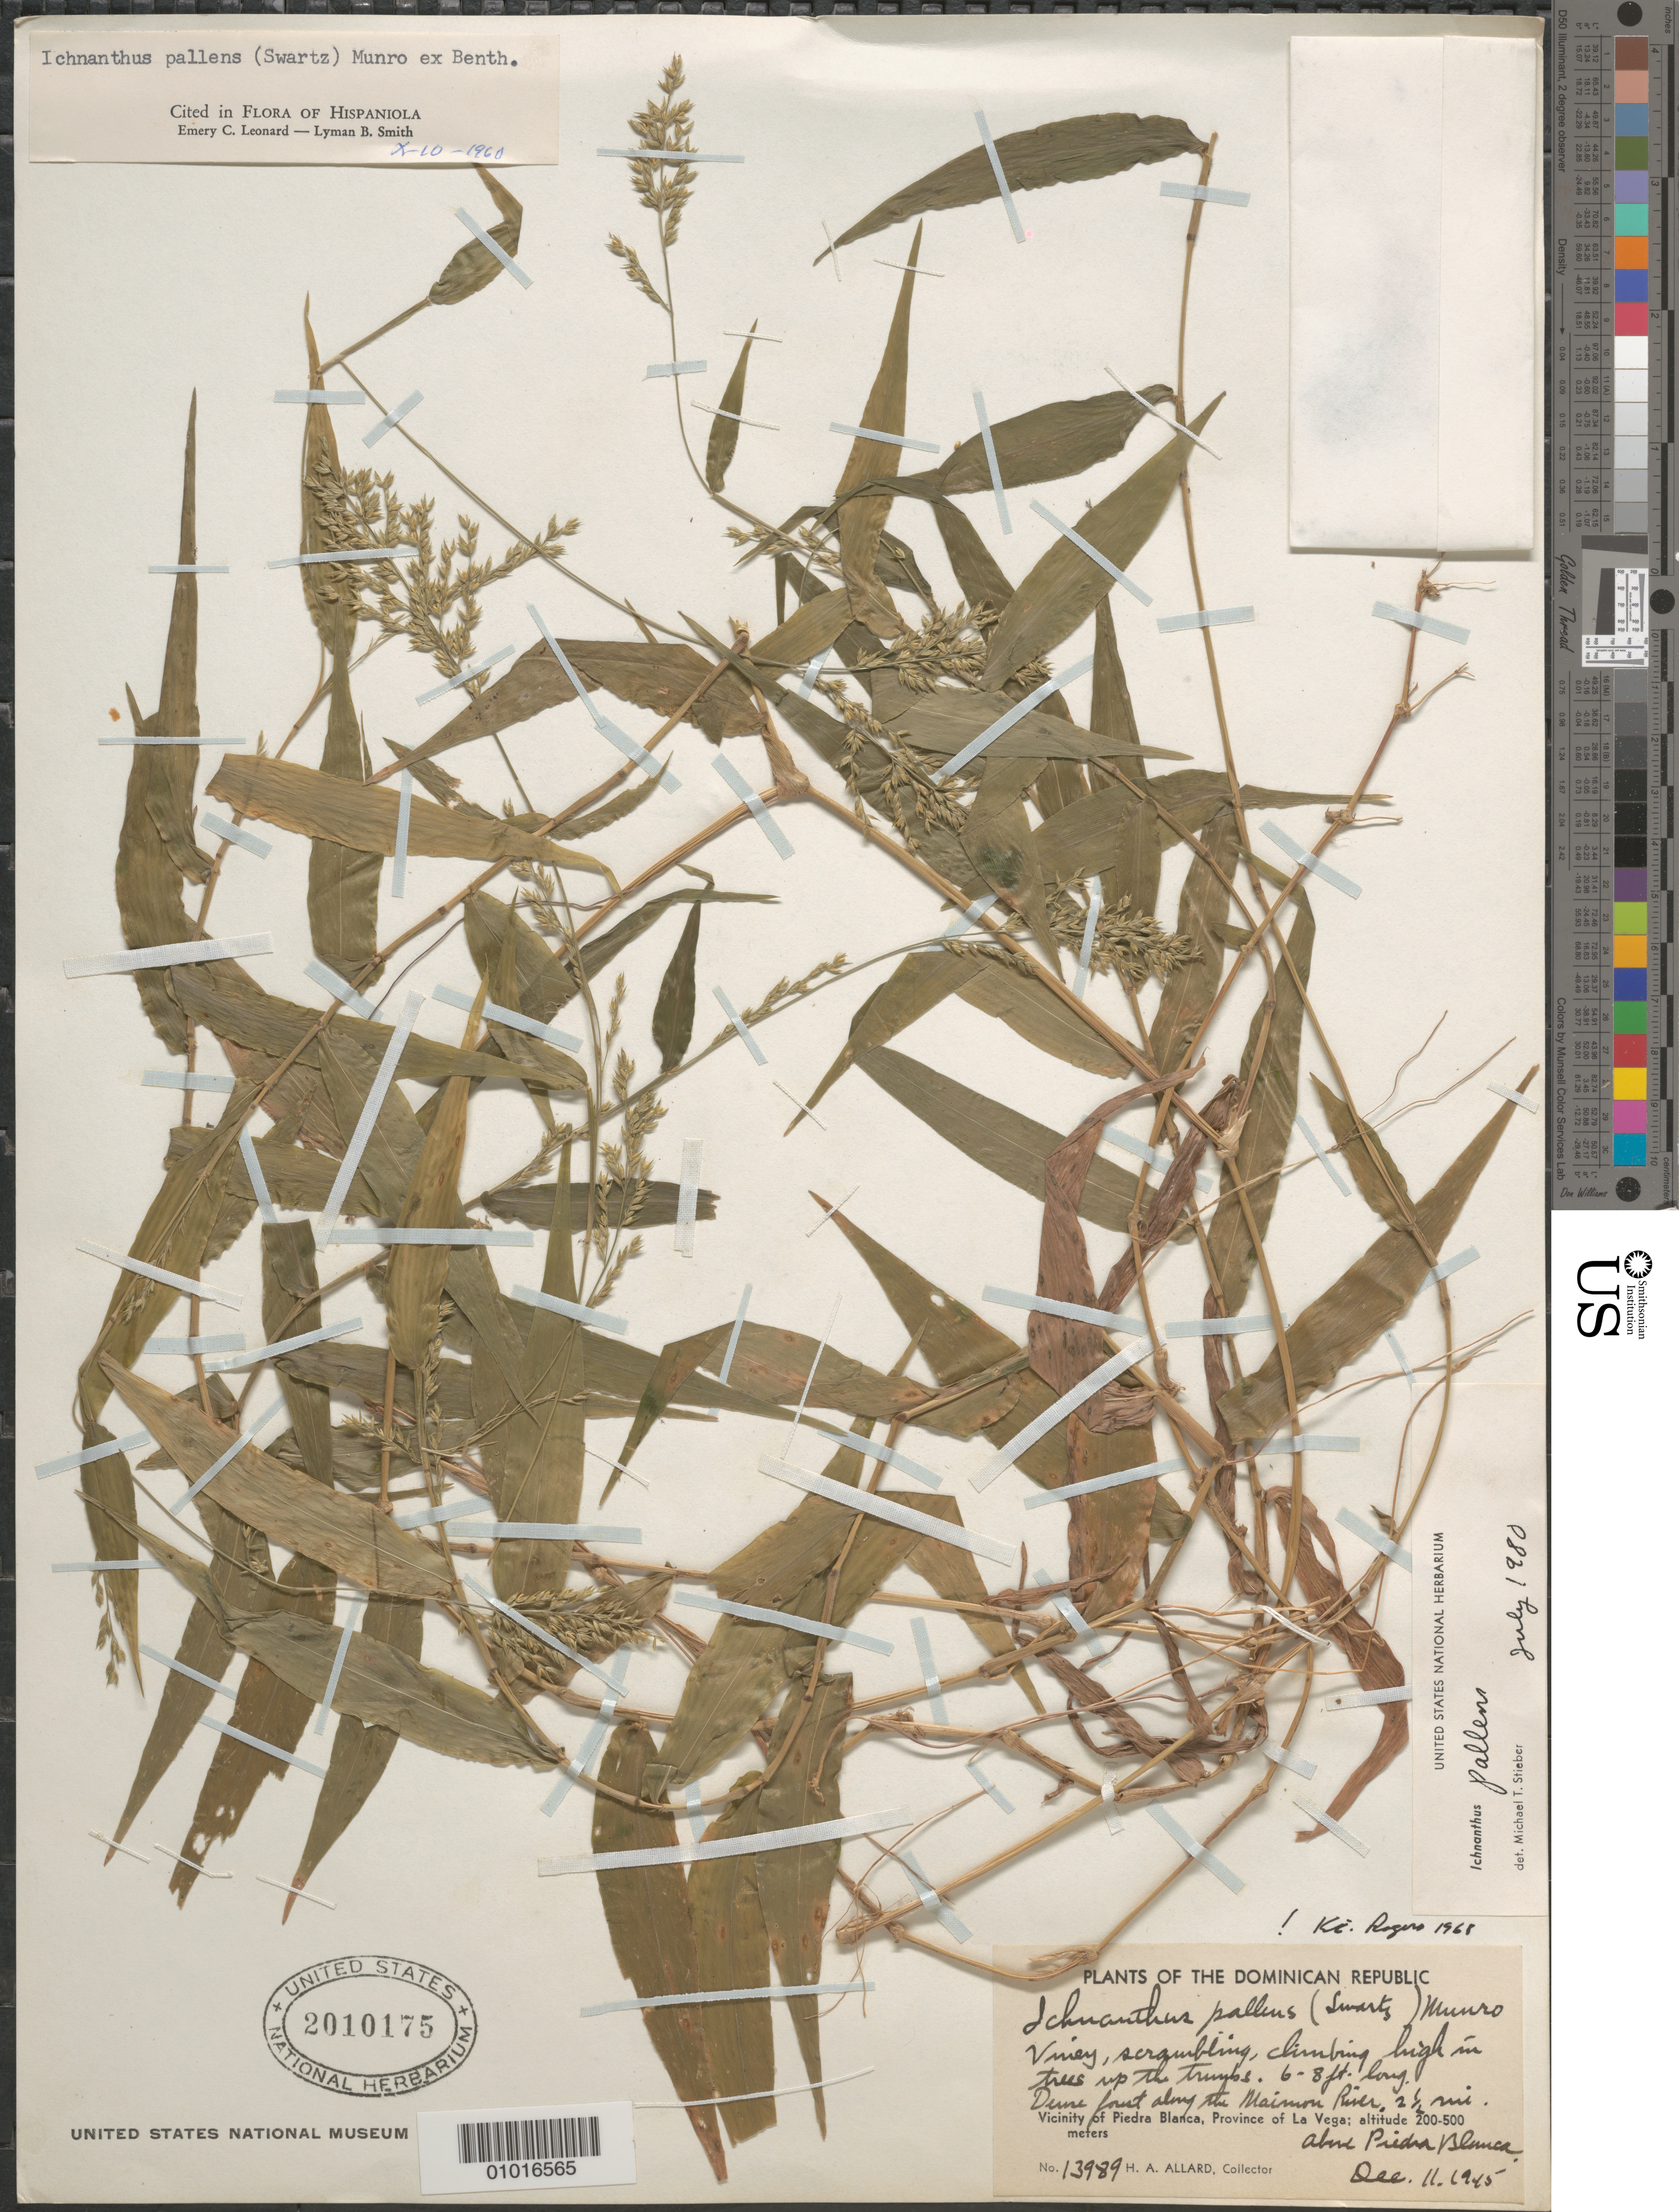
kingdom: Plantae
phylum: Tracheophyta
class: Liliopsida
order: Poales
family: Poaceae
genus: Ichnanthus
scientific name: Ichnanthus pallens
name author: (Sw.) Munro ex Benth.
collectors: H. A. Allard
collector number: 13989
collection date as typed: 11 Dec 1945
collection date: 1945-12-11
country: Dominican Republic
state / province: La Vega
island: Hispaniola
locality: Vicinity of Piedra Blanca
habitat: in talus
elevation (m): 200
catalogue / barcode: US 2010175